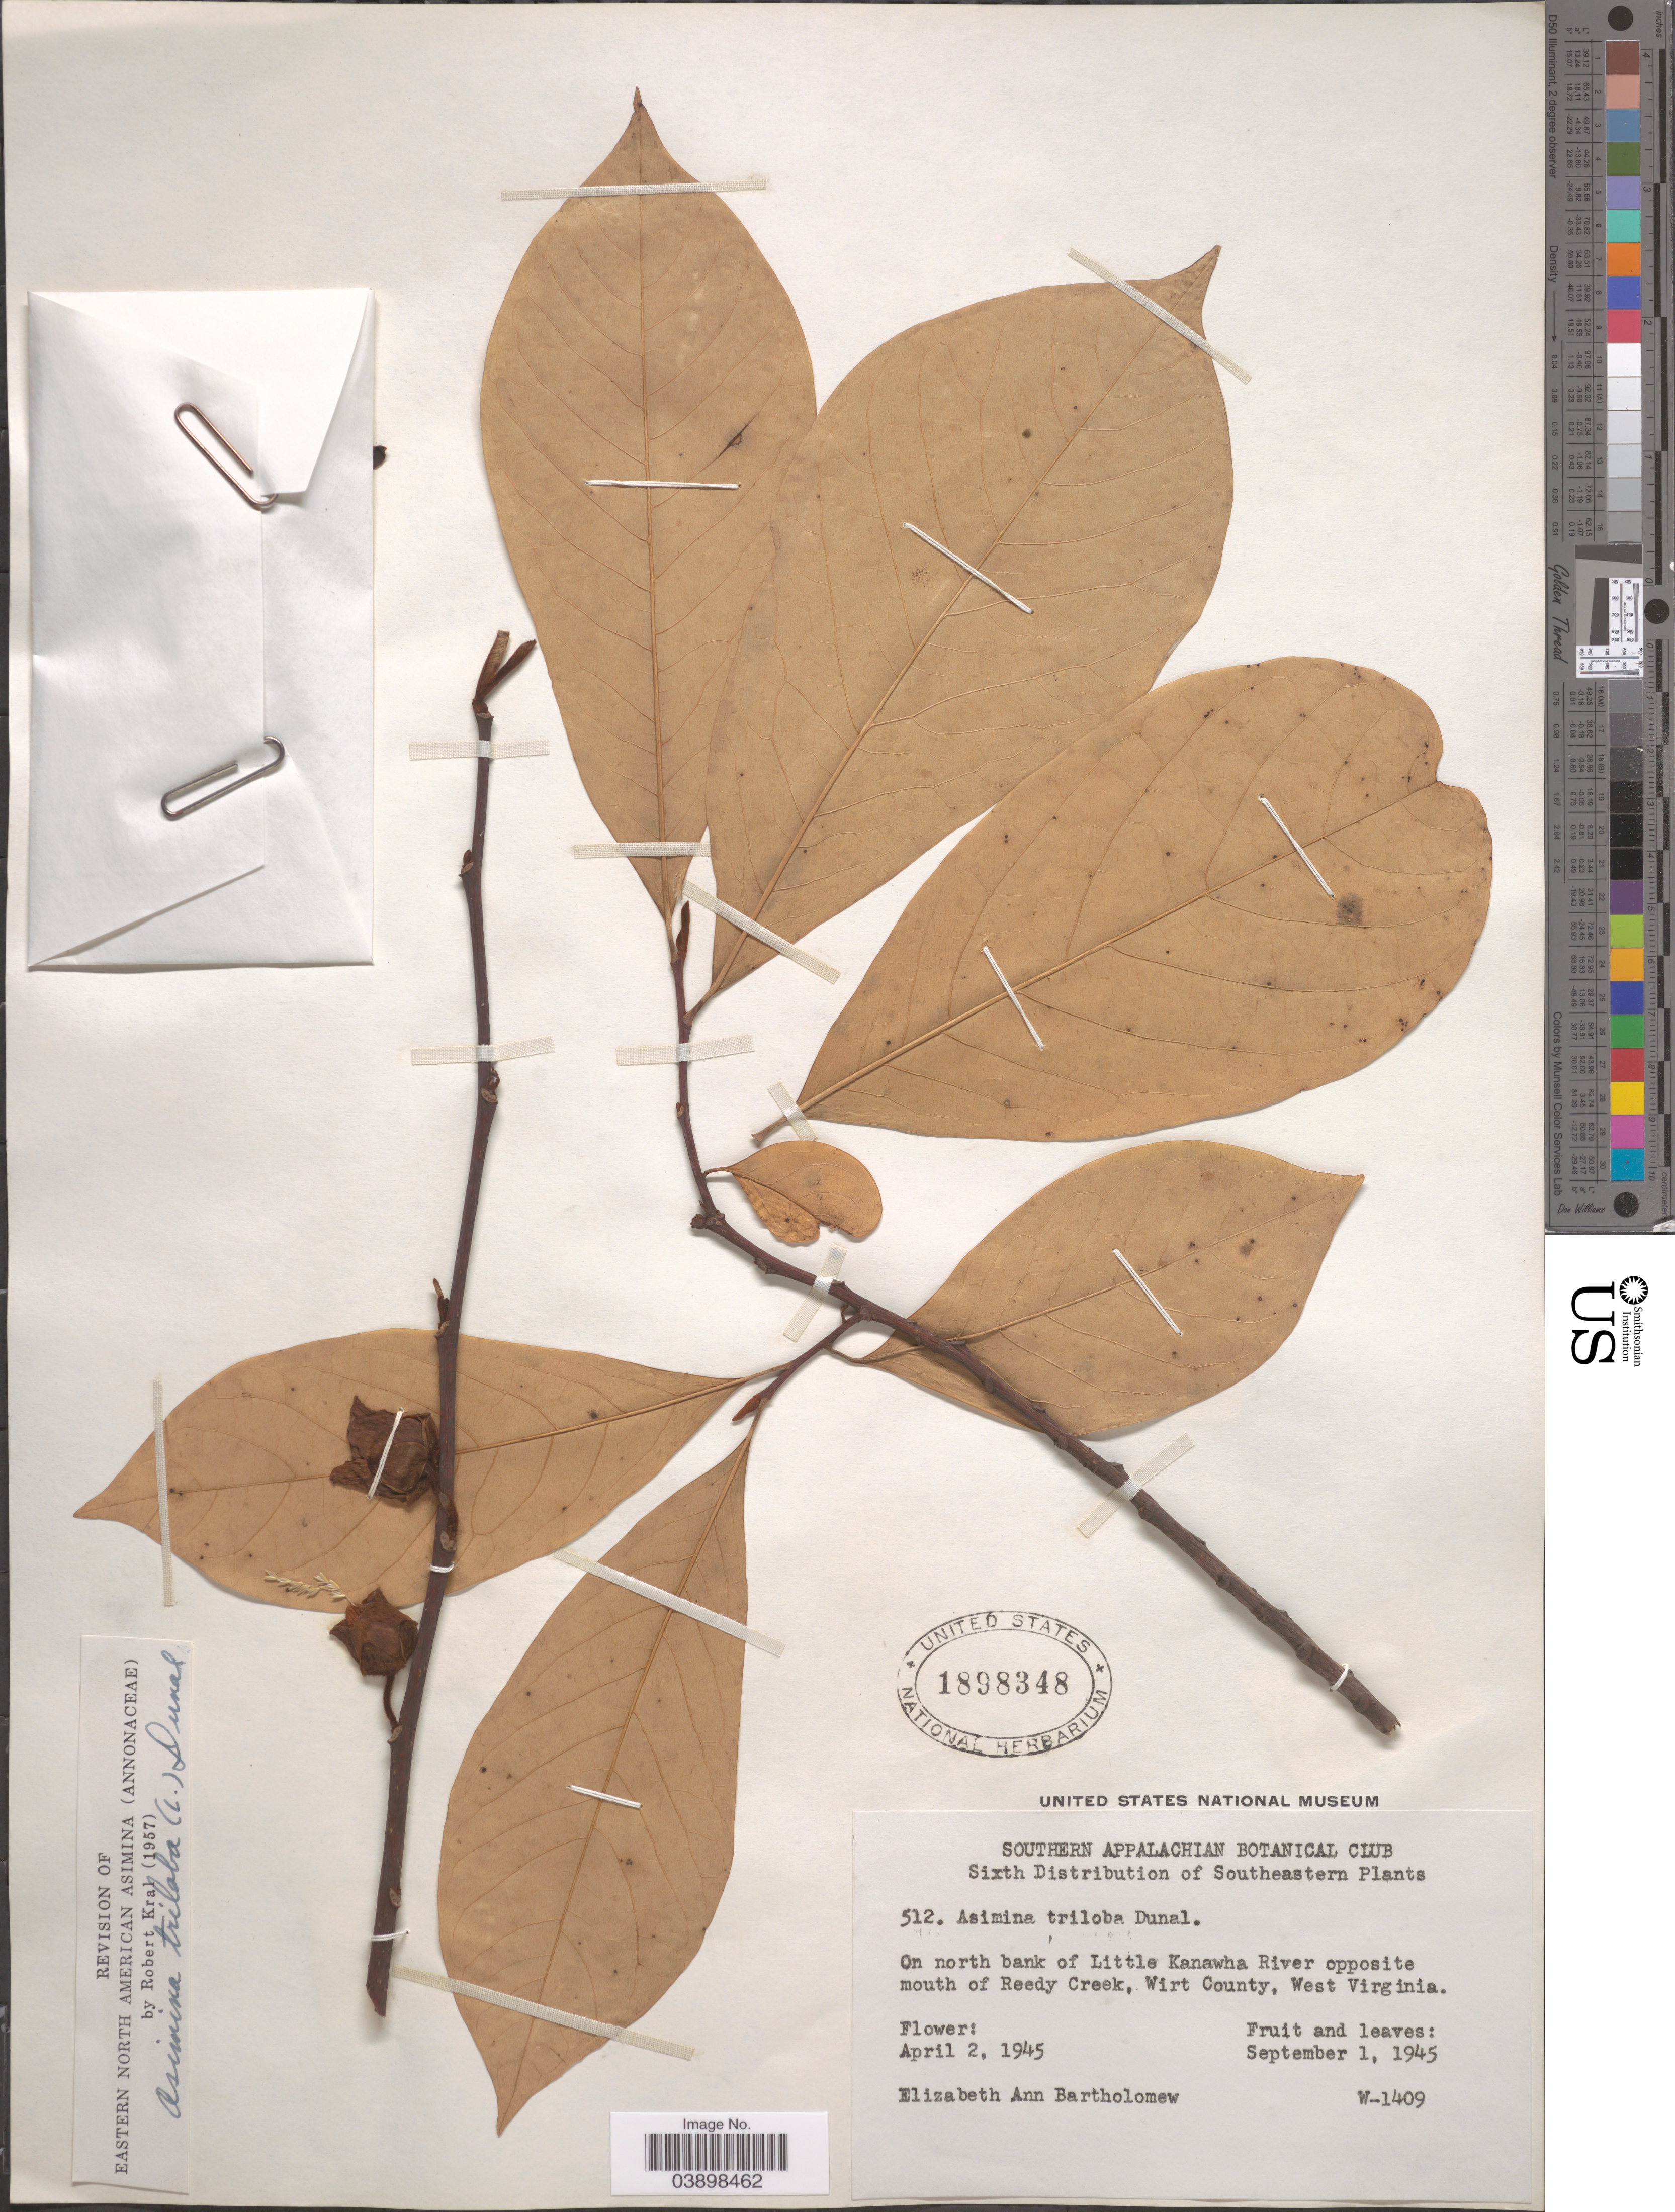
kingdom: Plantae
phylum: Tracheophyta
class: Magnoliopsida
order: Magnoliales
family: Annonaceae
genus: Asimina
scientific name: Asimina triloba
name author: (L.) Dunal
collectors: E. Bartholomew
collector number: W-1409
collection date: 1945-04-02/1945-09-01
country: United States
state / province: West Virginia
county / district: Wirt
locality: On north bank of Little Kanawha River opposite mouth of Reedy Creek, Wirt County.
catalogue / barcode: US 1898348